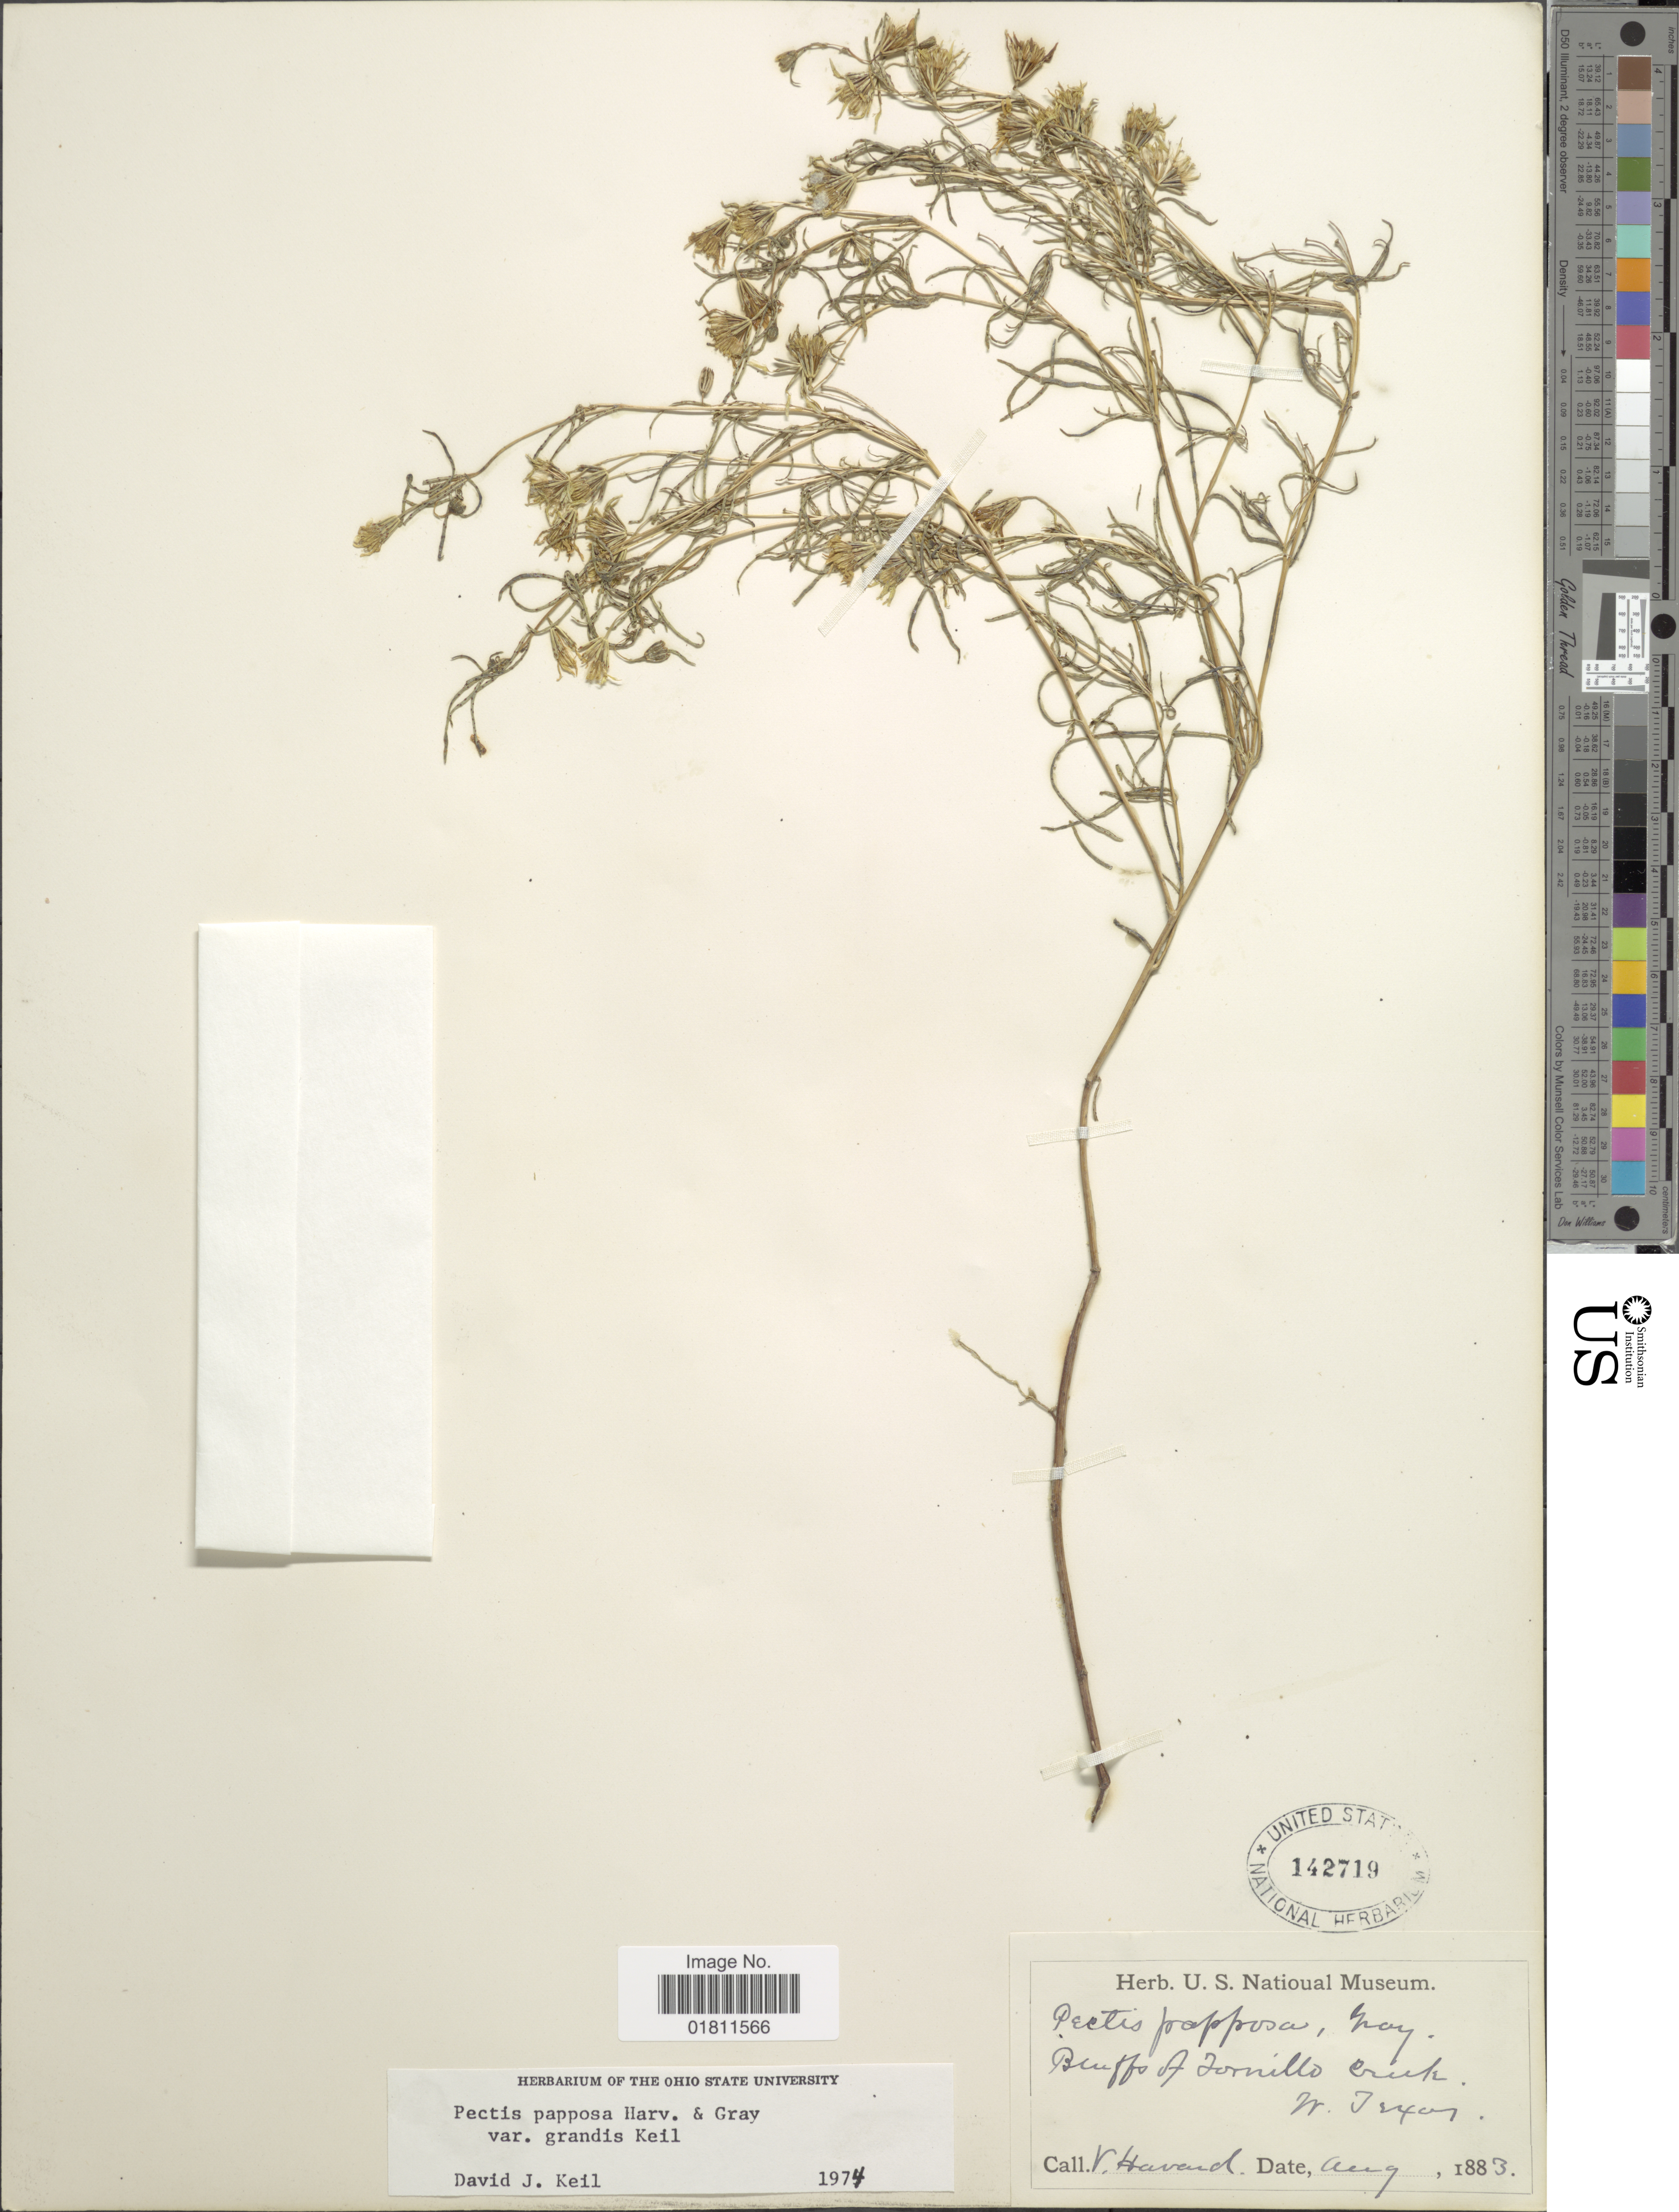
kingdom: Plantae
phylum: Tracheophyta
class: Magnoliopsida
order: Asterales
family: Asteraceae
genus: Pectis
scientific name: Pectis papposa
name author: Harv. & A. Gray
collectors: V. Havard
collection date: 1883-08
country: United States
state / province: Texas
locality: Bluffs of Tornillo Creek, W. Texas.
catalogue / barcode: US 142719